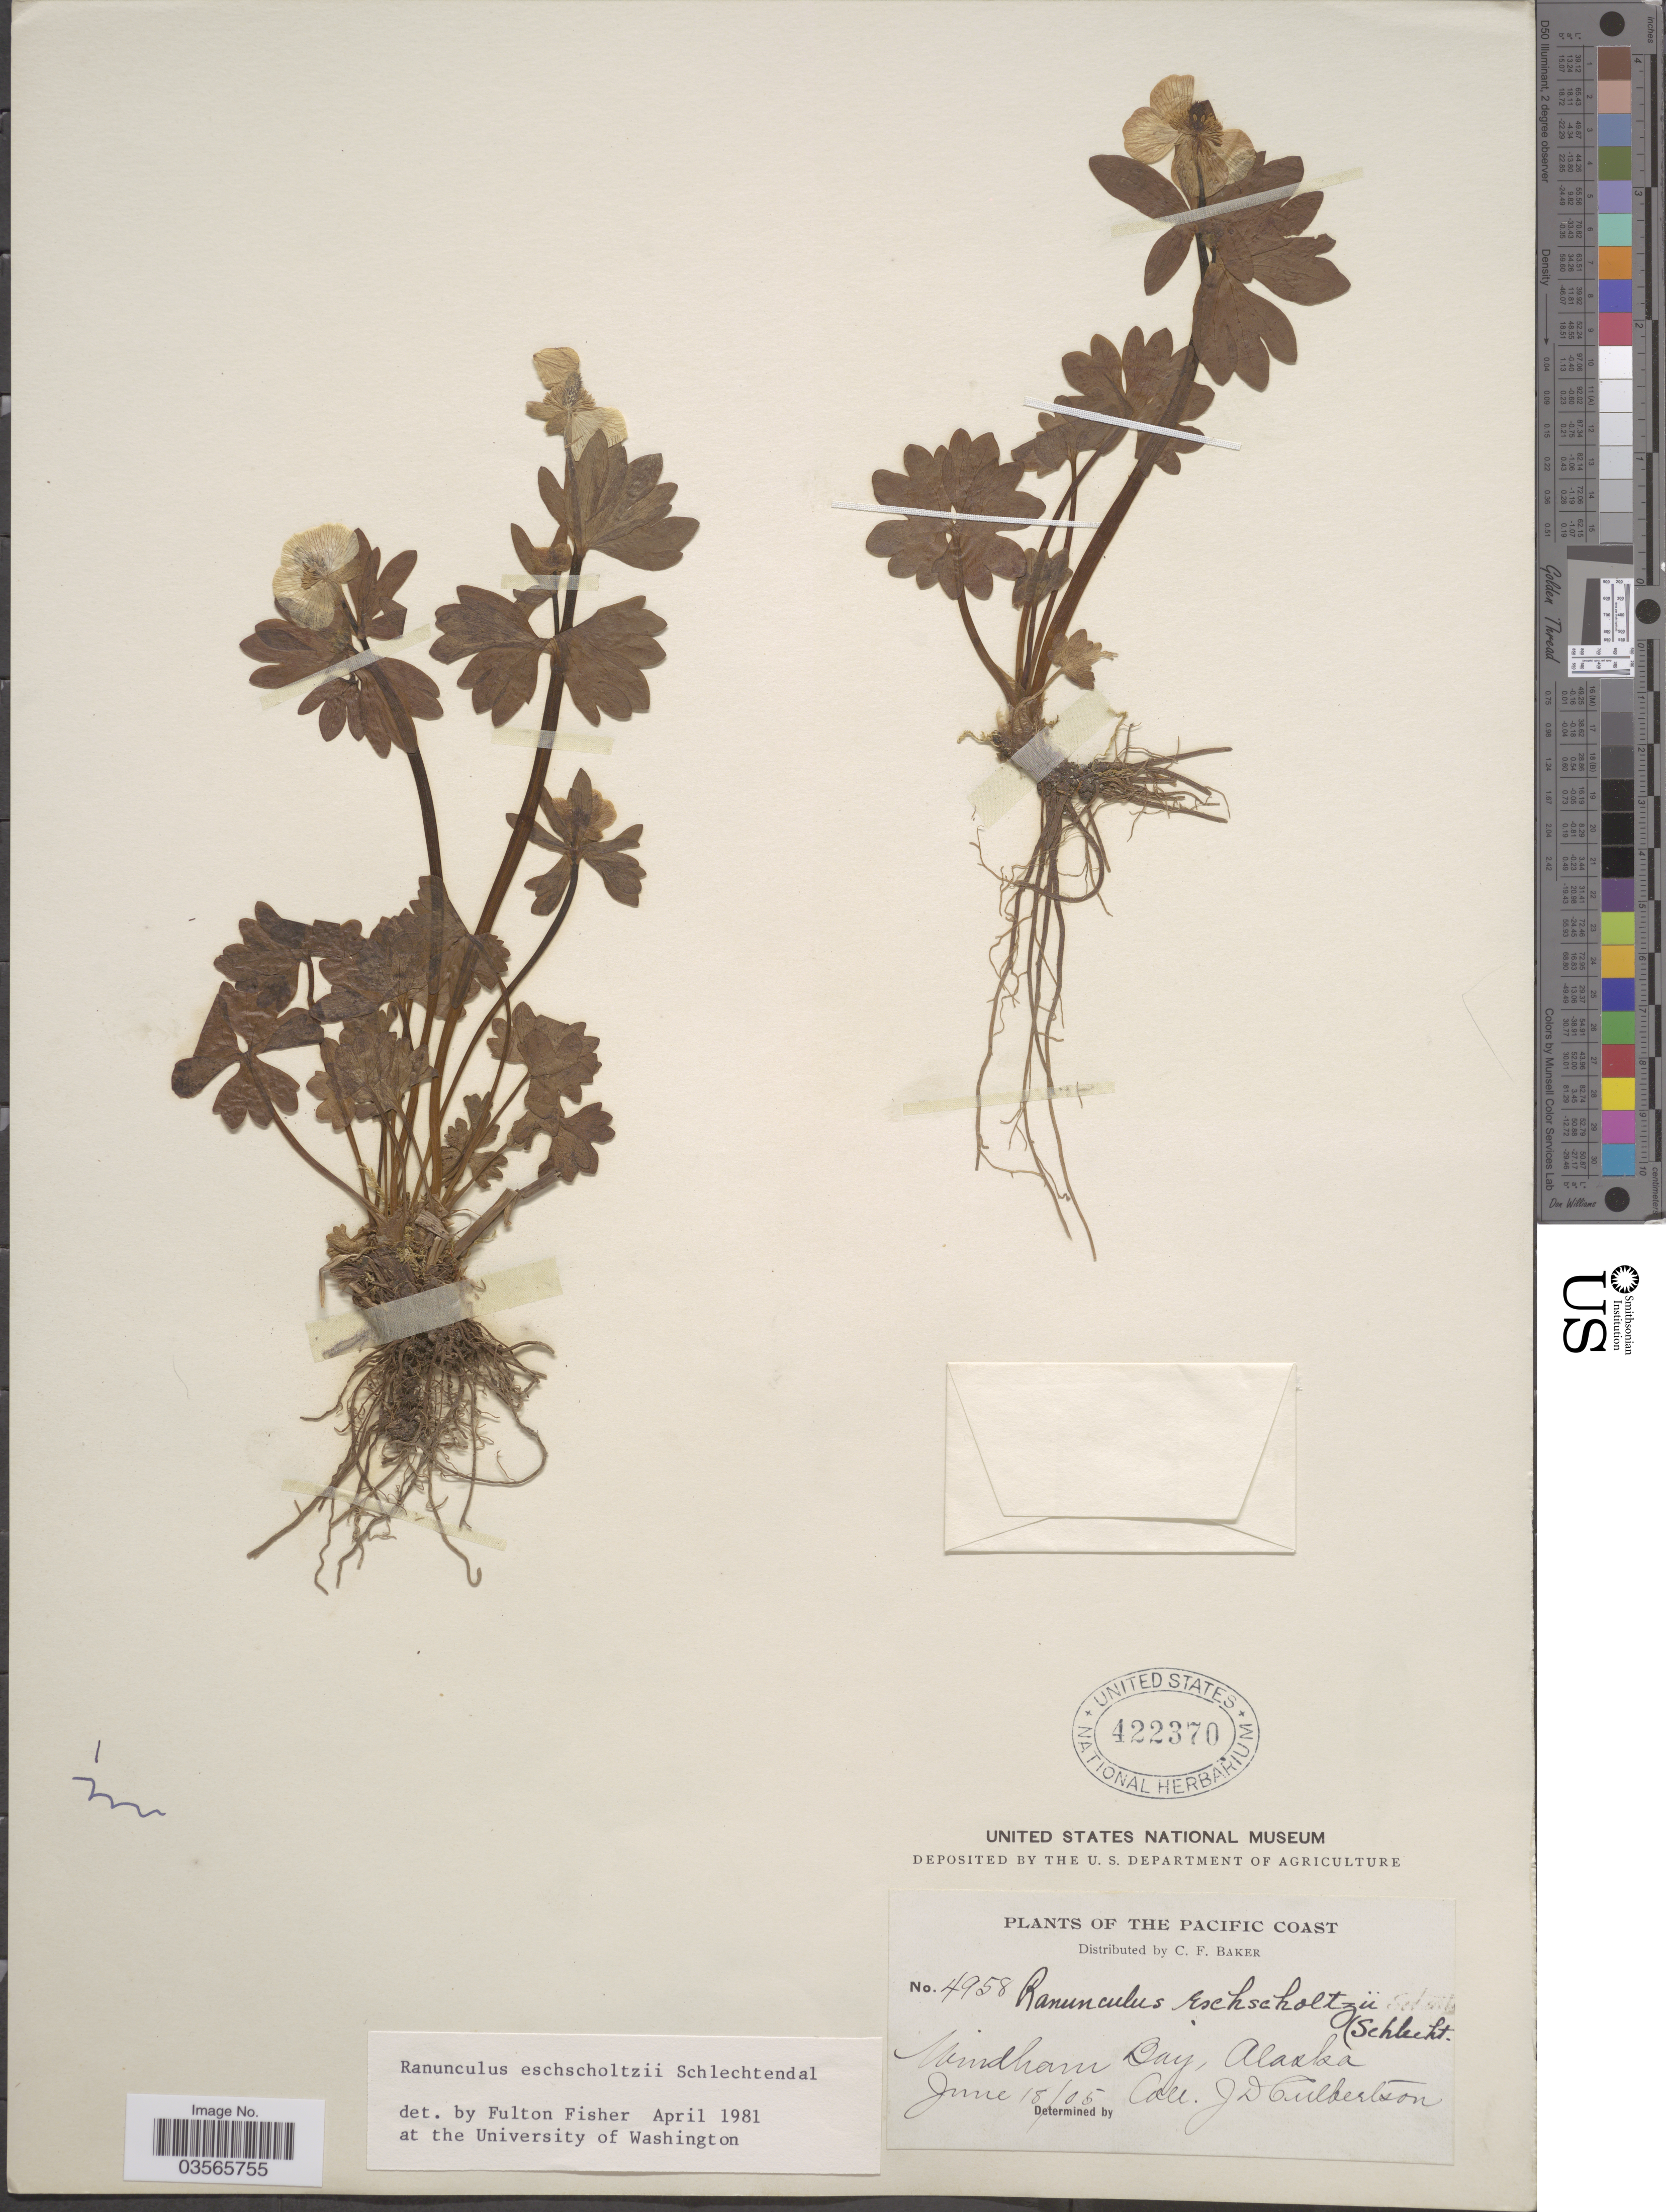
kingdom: Plantae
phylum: Tracheophyta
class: Magnoliopsida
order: Ranunculales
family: Ranunculaceae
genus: Ranunculus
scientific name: Ranunculus eschscholtzii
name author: Schltdl.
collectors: J. Culbertson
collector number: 4958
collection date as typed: Transcribed d/m/y: 18/6/5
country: United States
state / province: Alaska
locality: The Pacific Coast. Windham Bay.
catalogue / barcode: US 422370